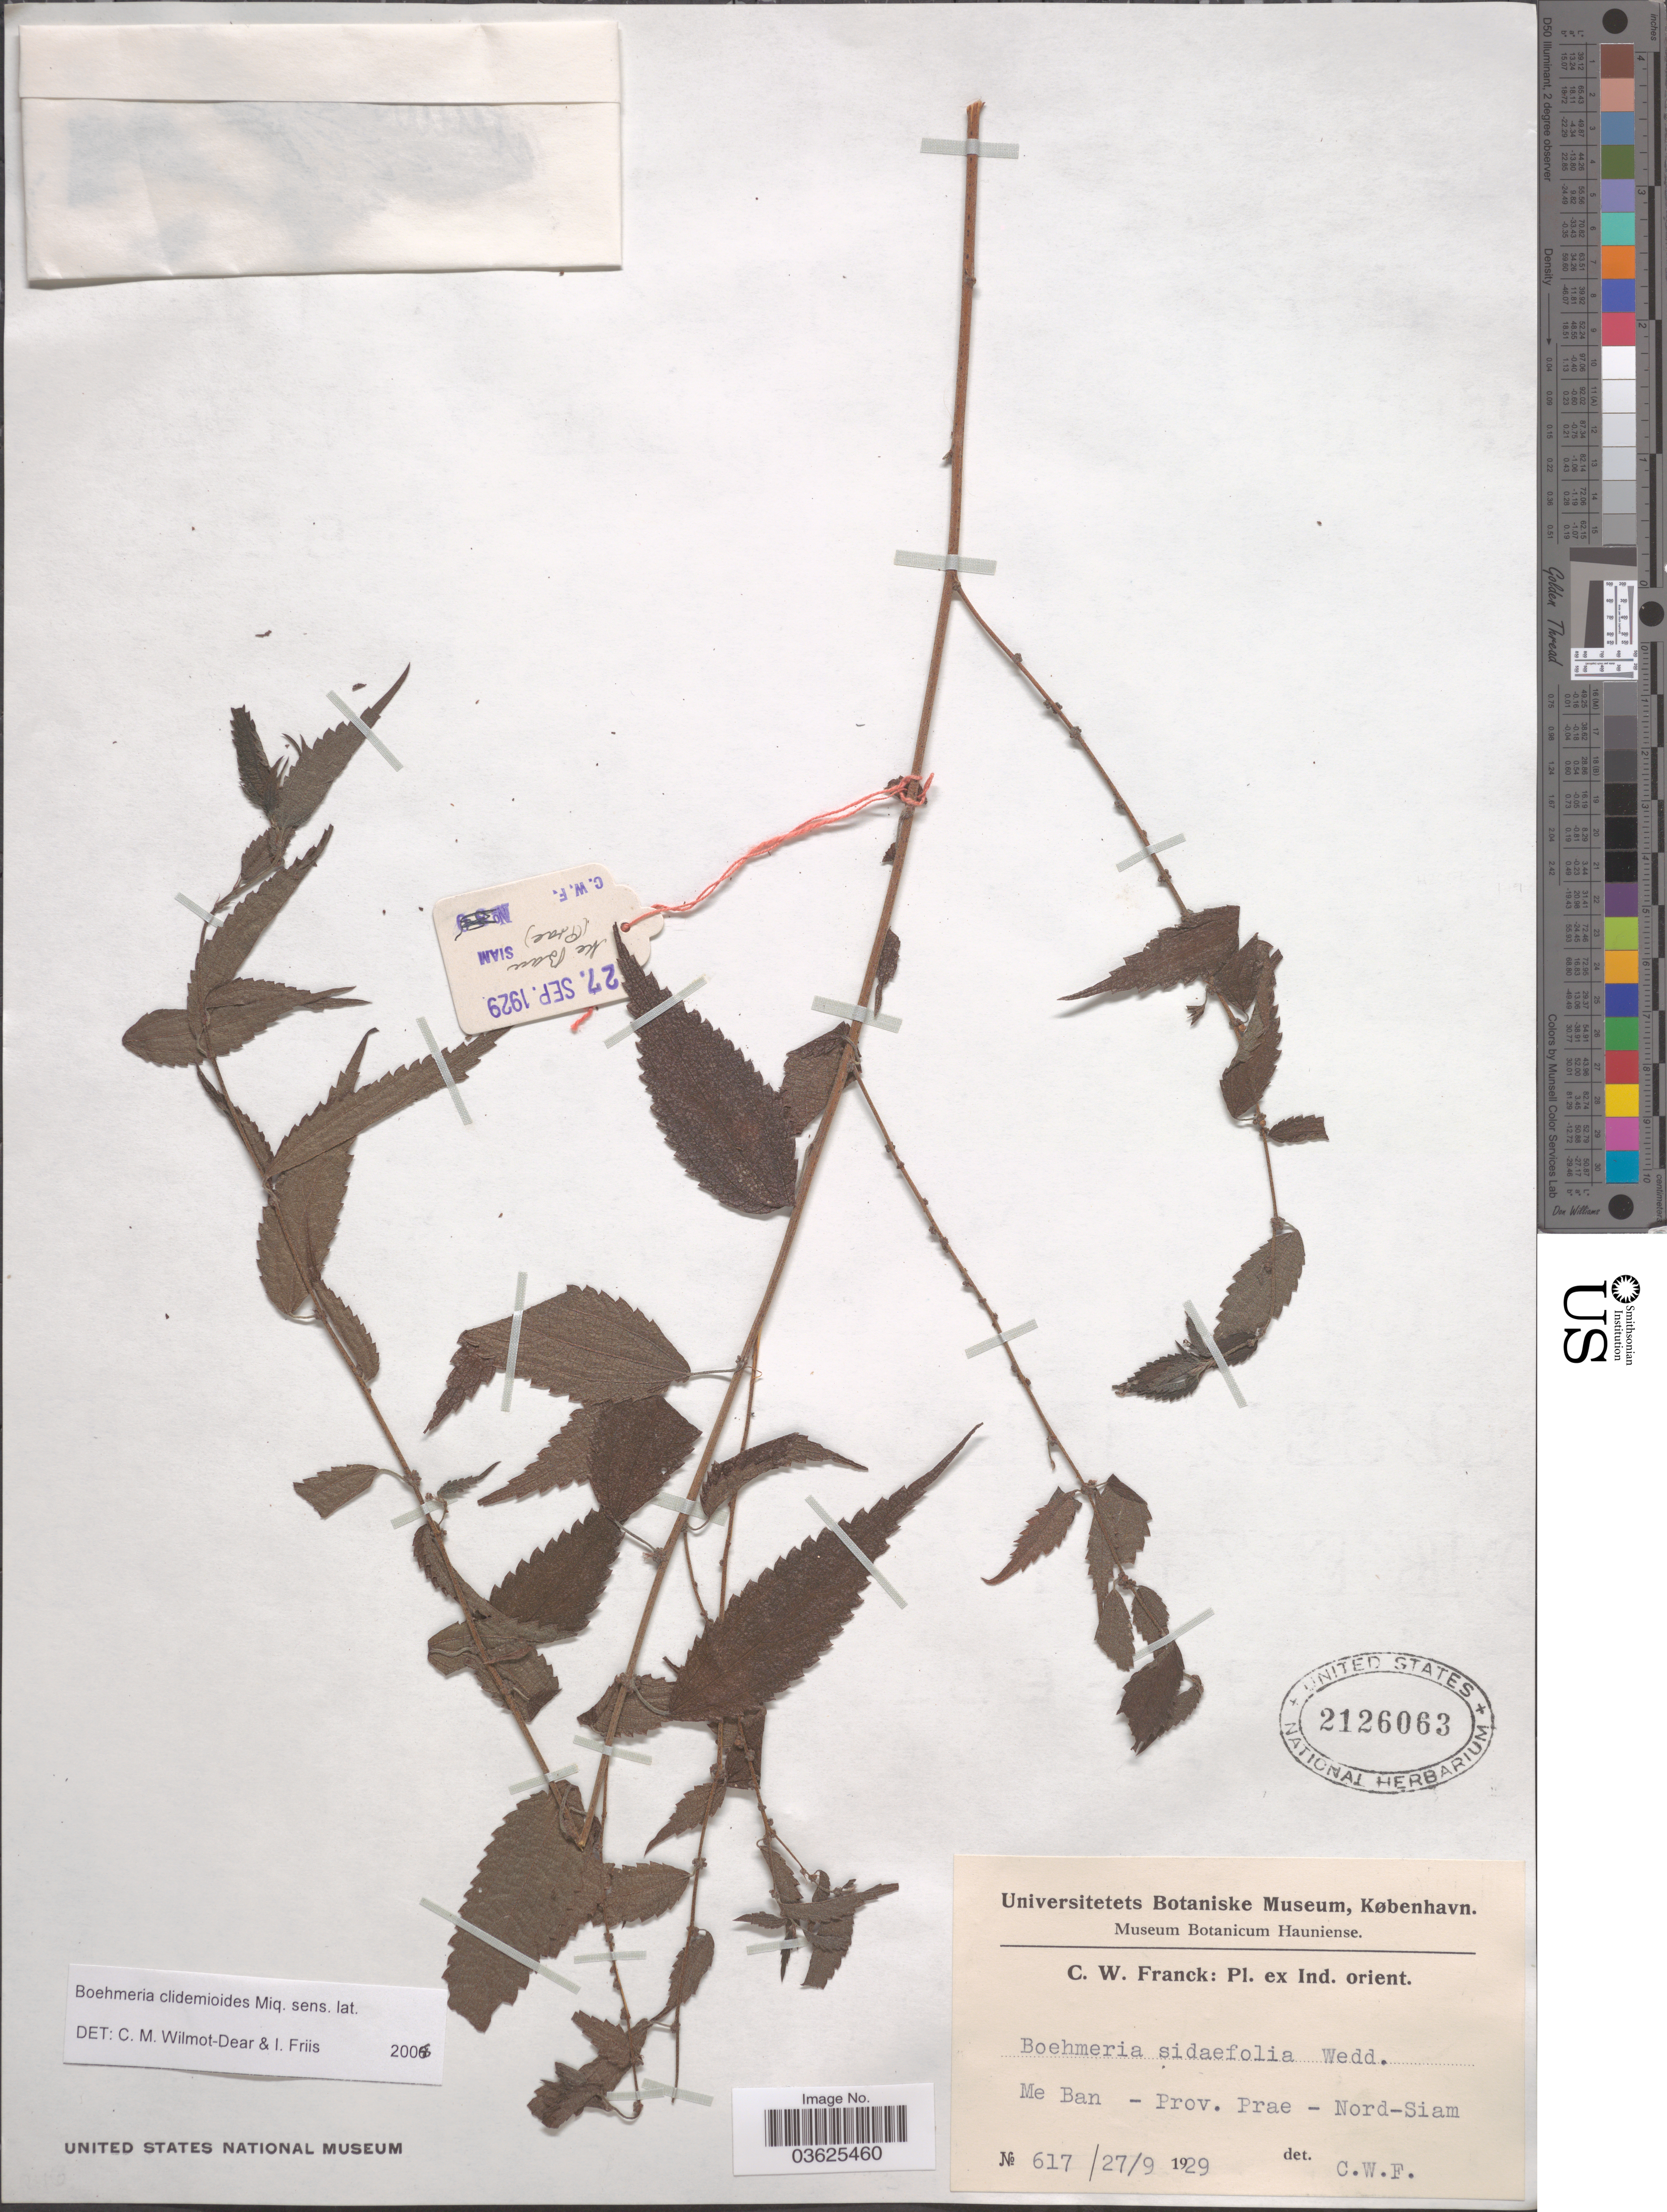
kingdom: Plantae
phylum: Tracheophyta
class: Magnoliopsida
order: Rosales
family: Urticaceae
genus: Boehmeria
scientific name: Boehmeria clidemioides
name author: Miq.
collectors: C. Franck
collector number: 617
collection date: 1929-09-27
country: Thailand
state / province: Phrae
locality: Ind. orient. Me Ban - Prov. Prae - Nord-Siam.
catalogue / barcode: US 2126063